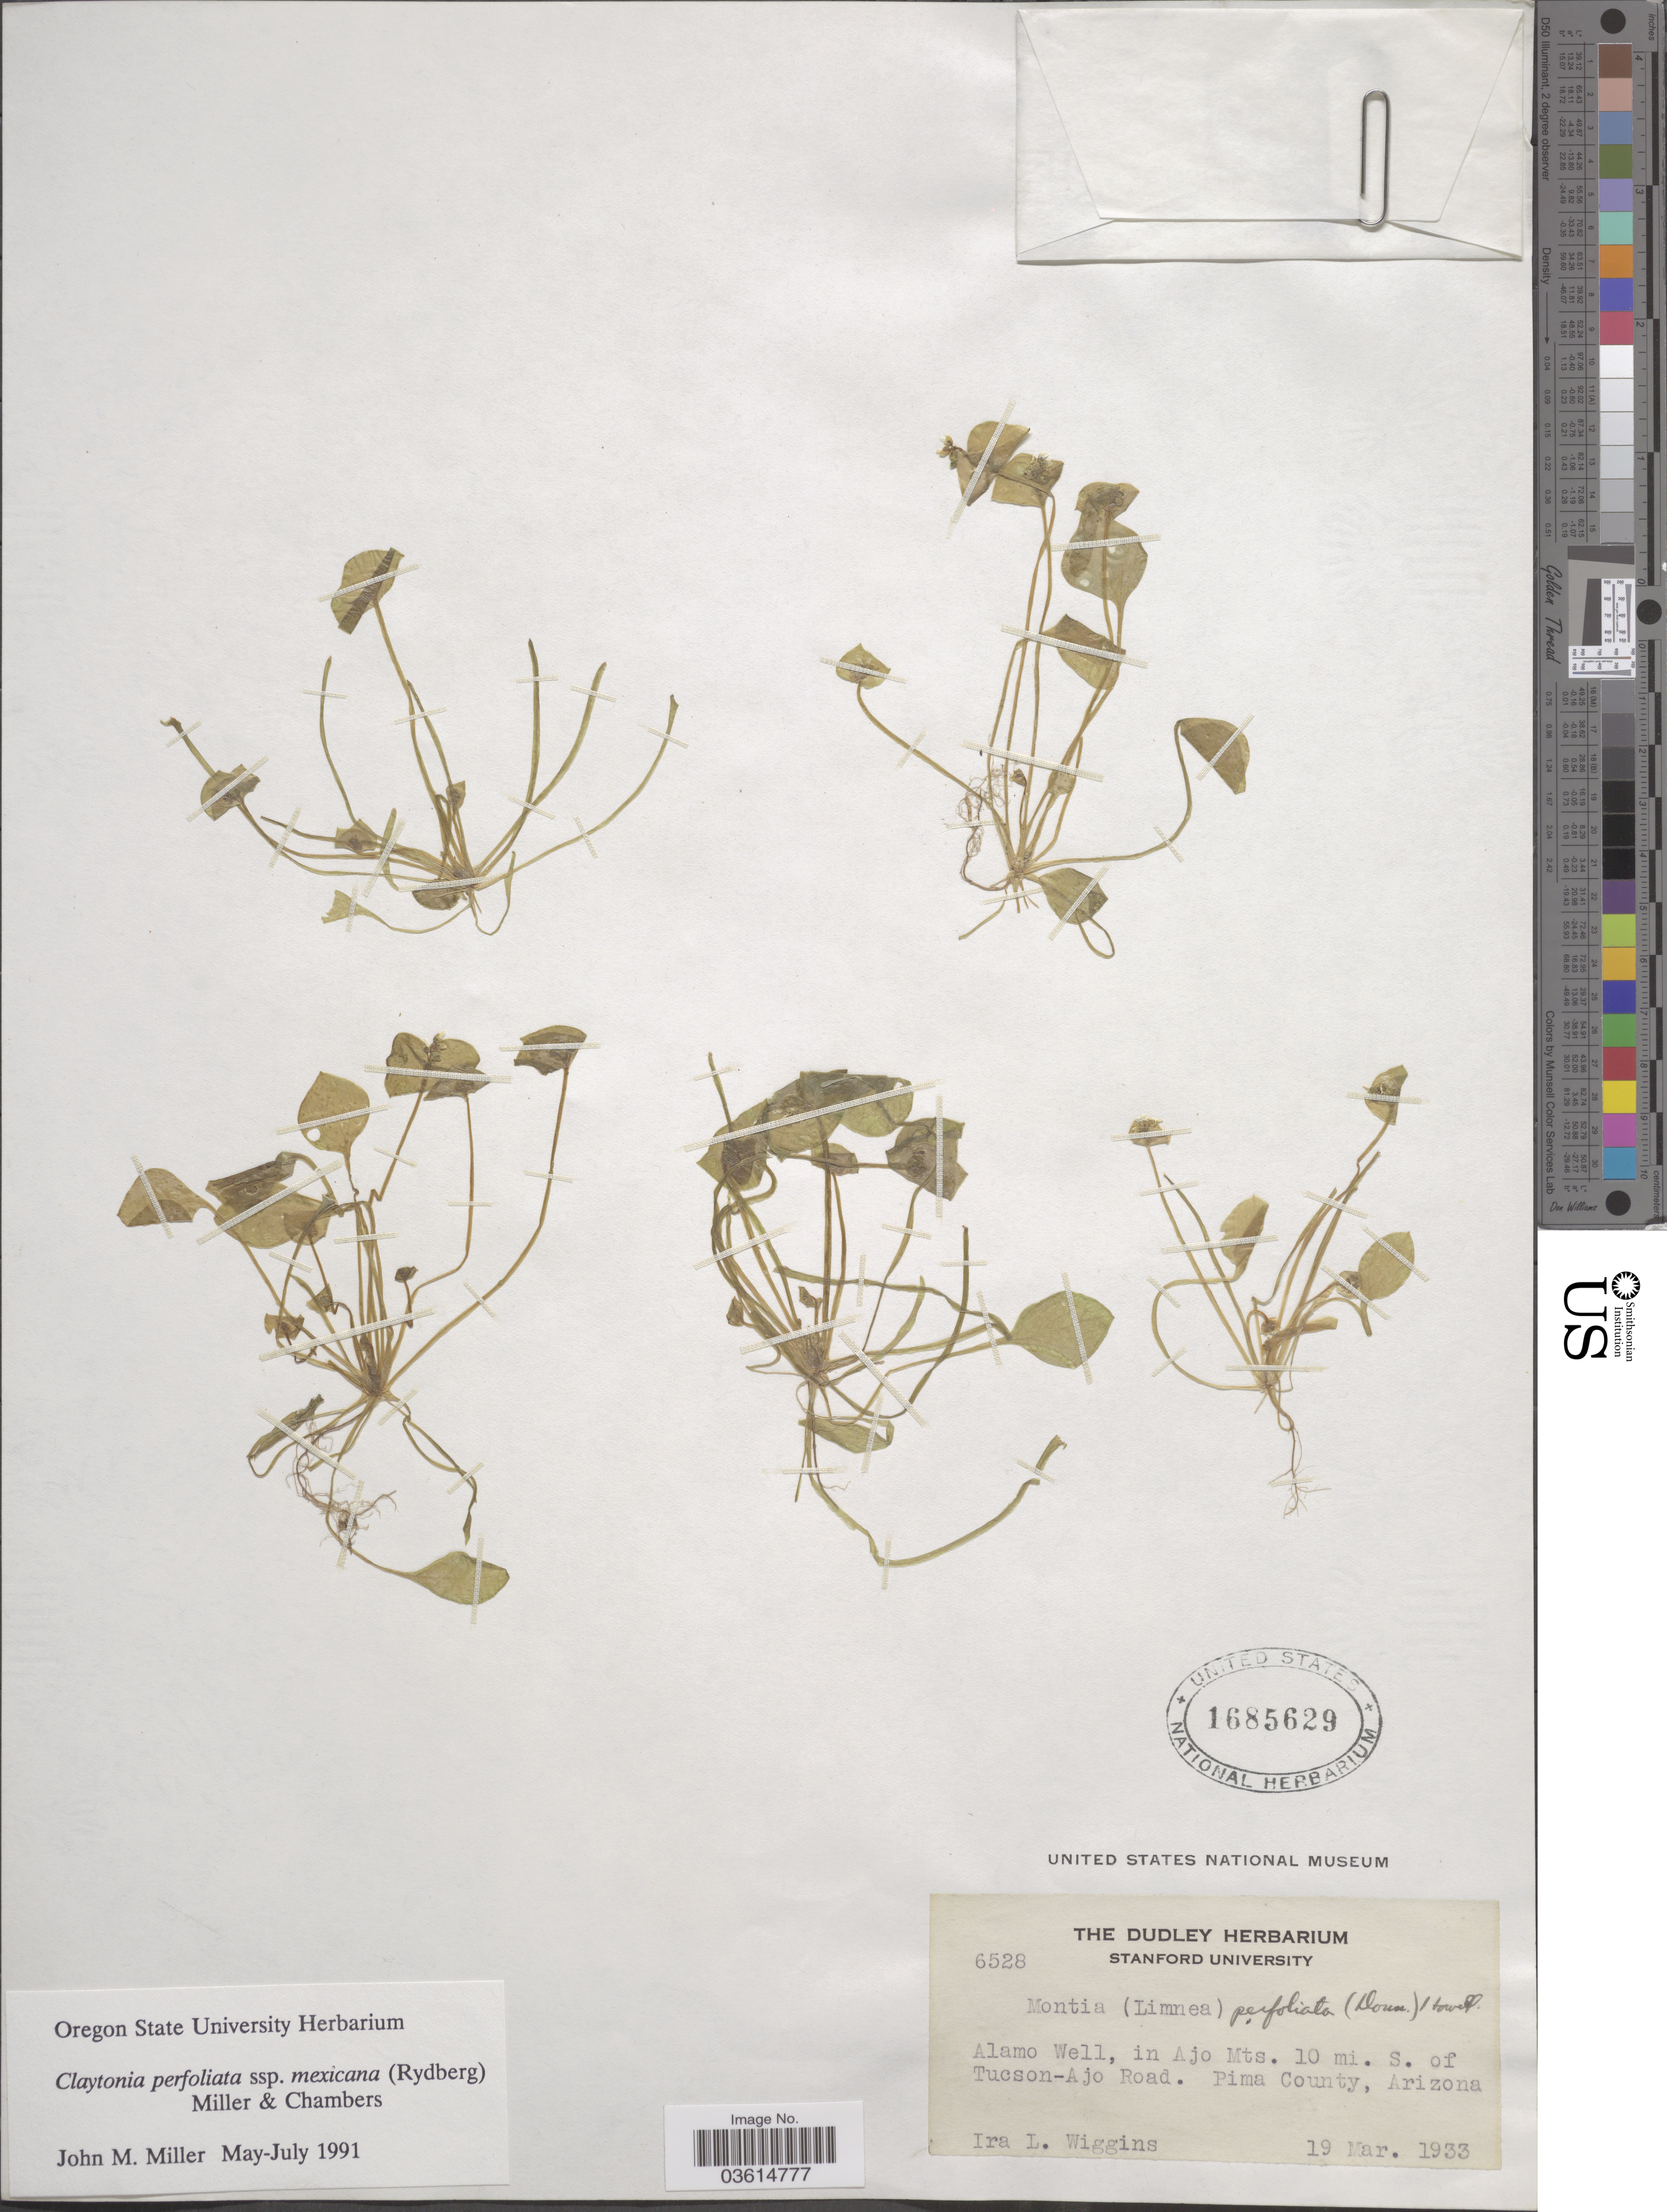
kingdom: Plantae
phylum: Tracheophyta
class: Magnoliopsida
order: Caryophyllales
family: Montiaceae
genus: Claytonia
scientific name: Claytonia perfoliata subsp. mexicana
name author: (Rydb.) Mill. & Chambers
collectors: I. L. Wiggins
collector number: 6528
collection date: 1933-03-19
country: United States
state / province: Arizona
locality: Alamo Well, in Ajo Mts. 10 mi. S. of Tucson-Ajo Road. Pima County.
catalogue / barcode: US 1685629